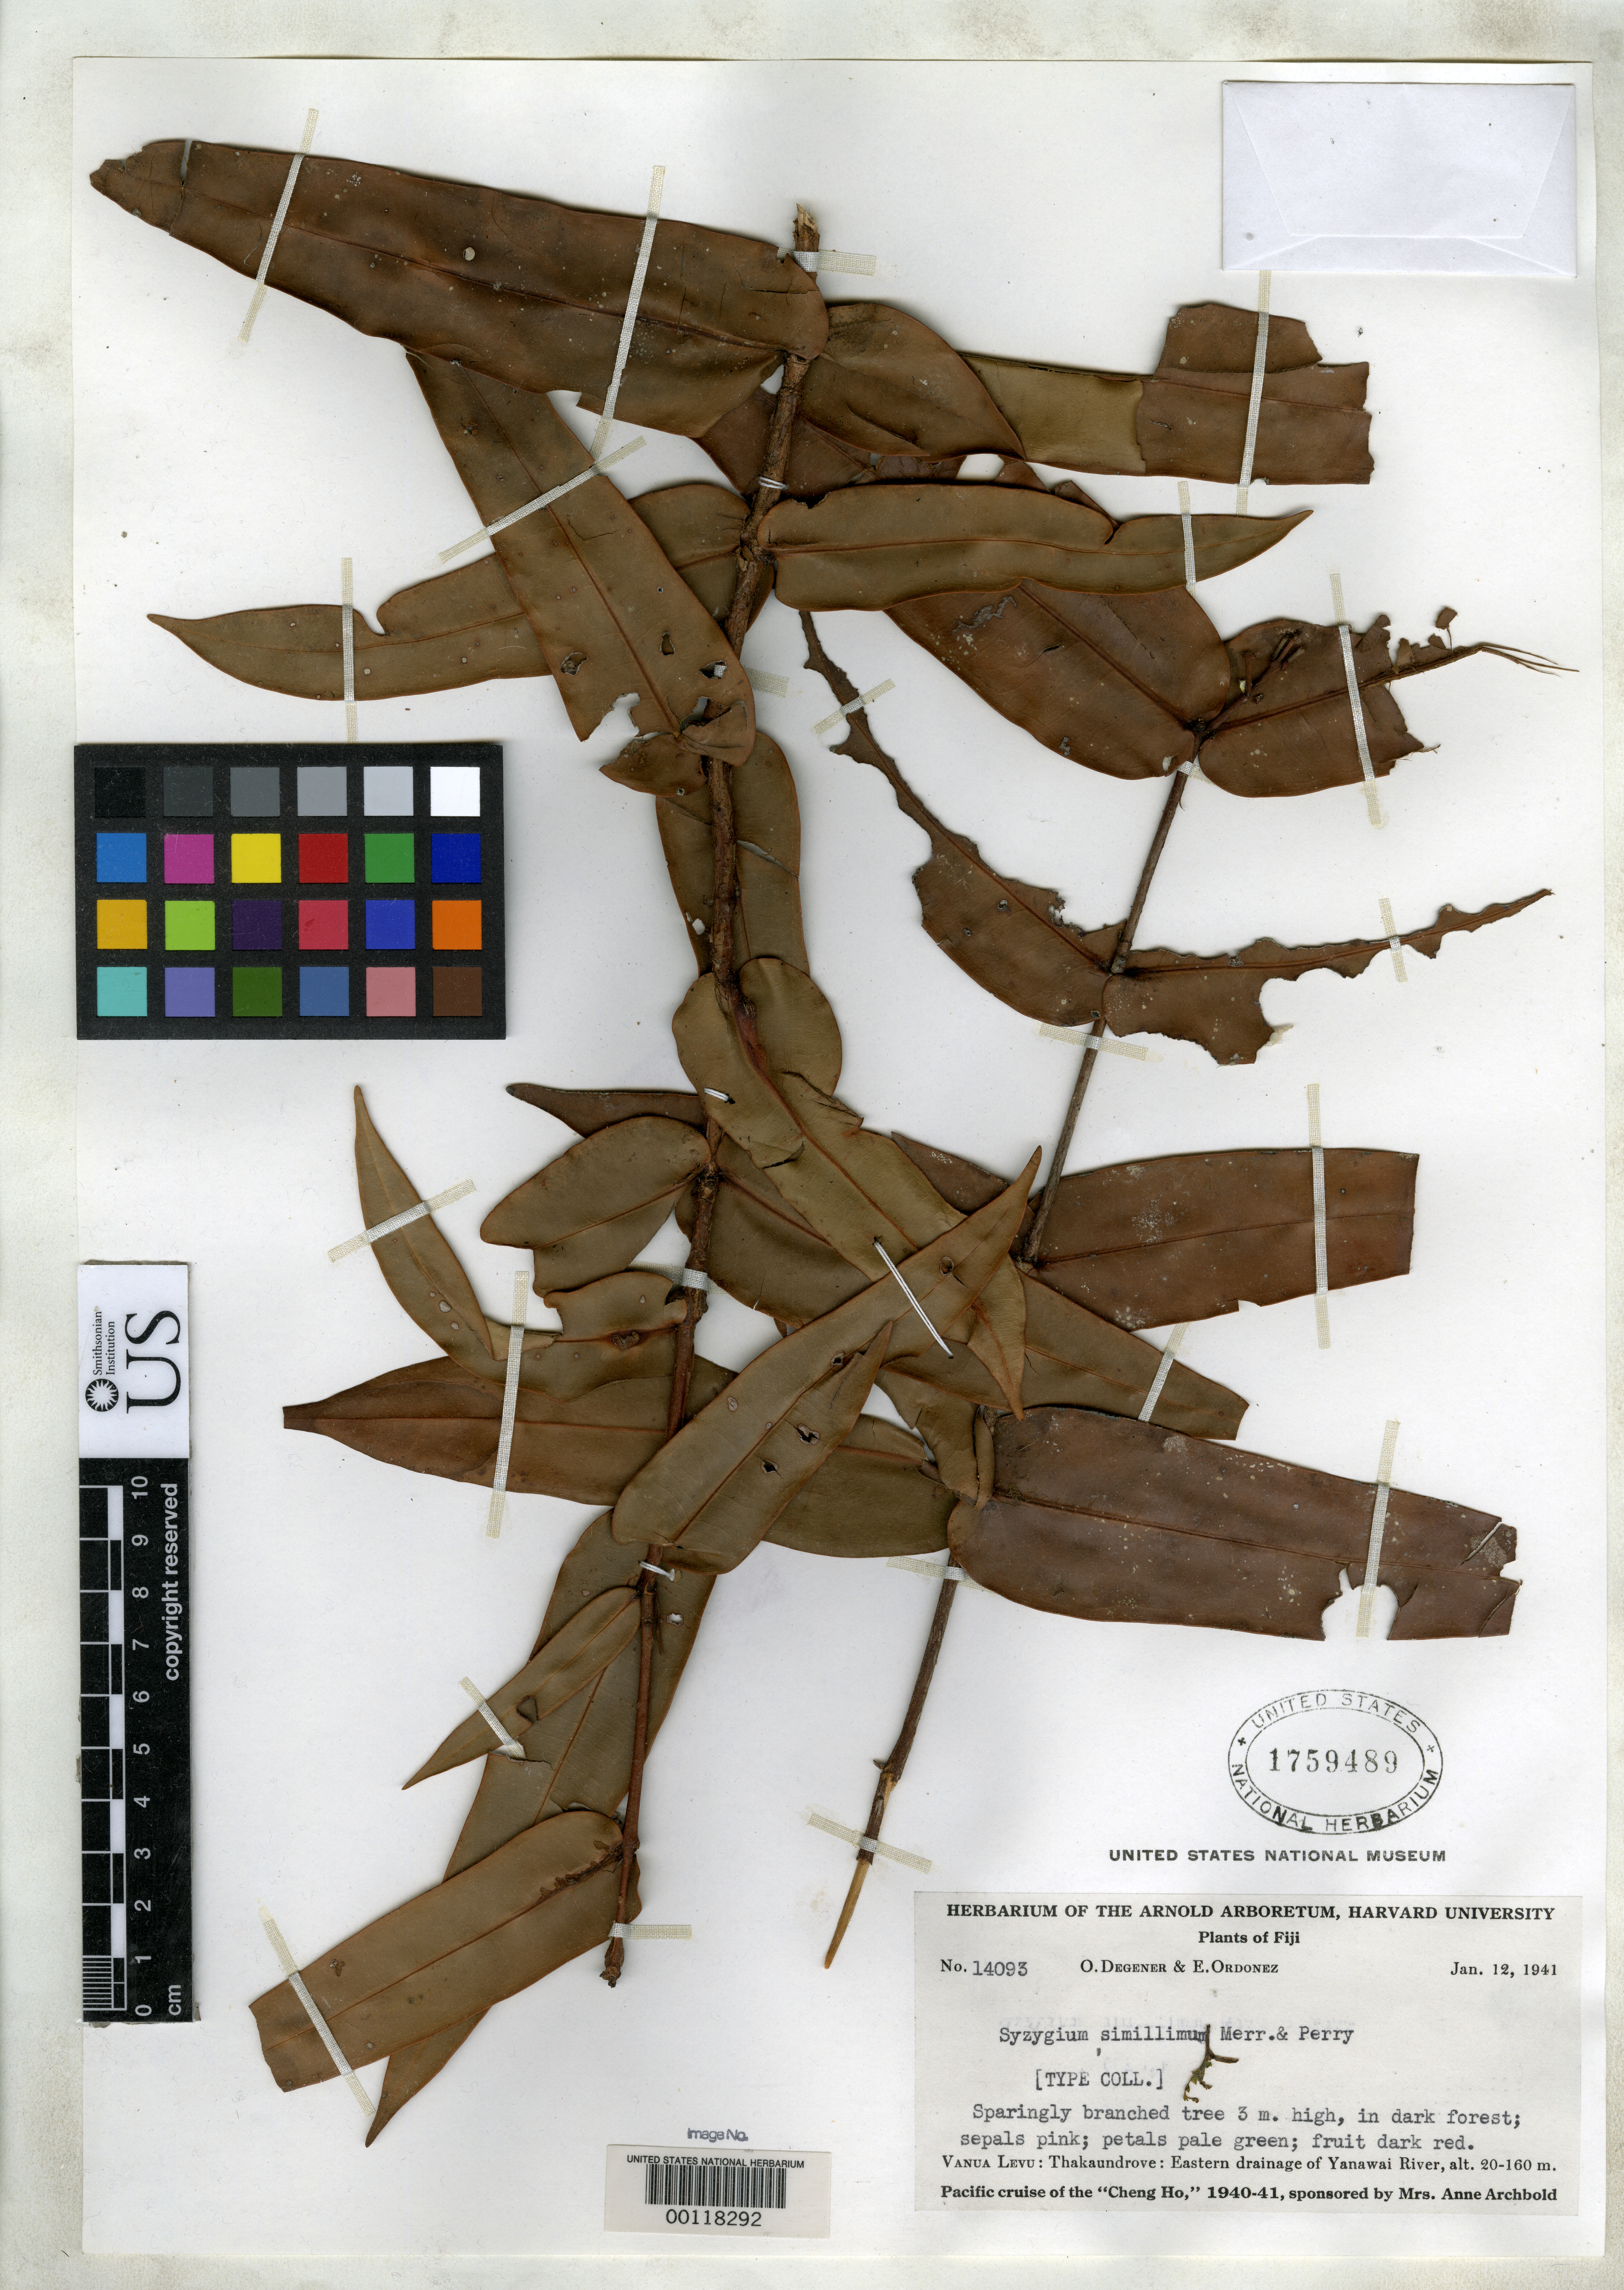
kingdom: Plantae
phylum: Tracheophyta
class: Magnoliopsida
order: Myrtales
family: Myrtaceae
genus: Syzygium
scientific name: Syzygium simillimum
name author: Merr. & L.M. Perry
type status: Isotype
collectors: O. Degener & E. Ordonez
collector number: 14093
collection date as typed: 12 Jan 1941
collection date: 1941-01-12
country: Fiji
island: Vanua Levu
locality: Thakaundrove, east drainage of Yanawai River. [Vanua Levu Group]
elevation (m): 20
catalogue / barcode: US 1759489